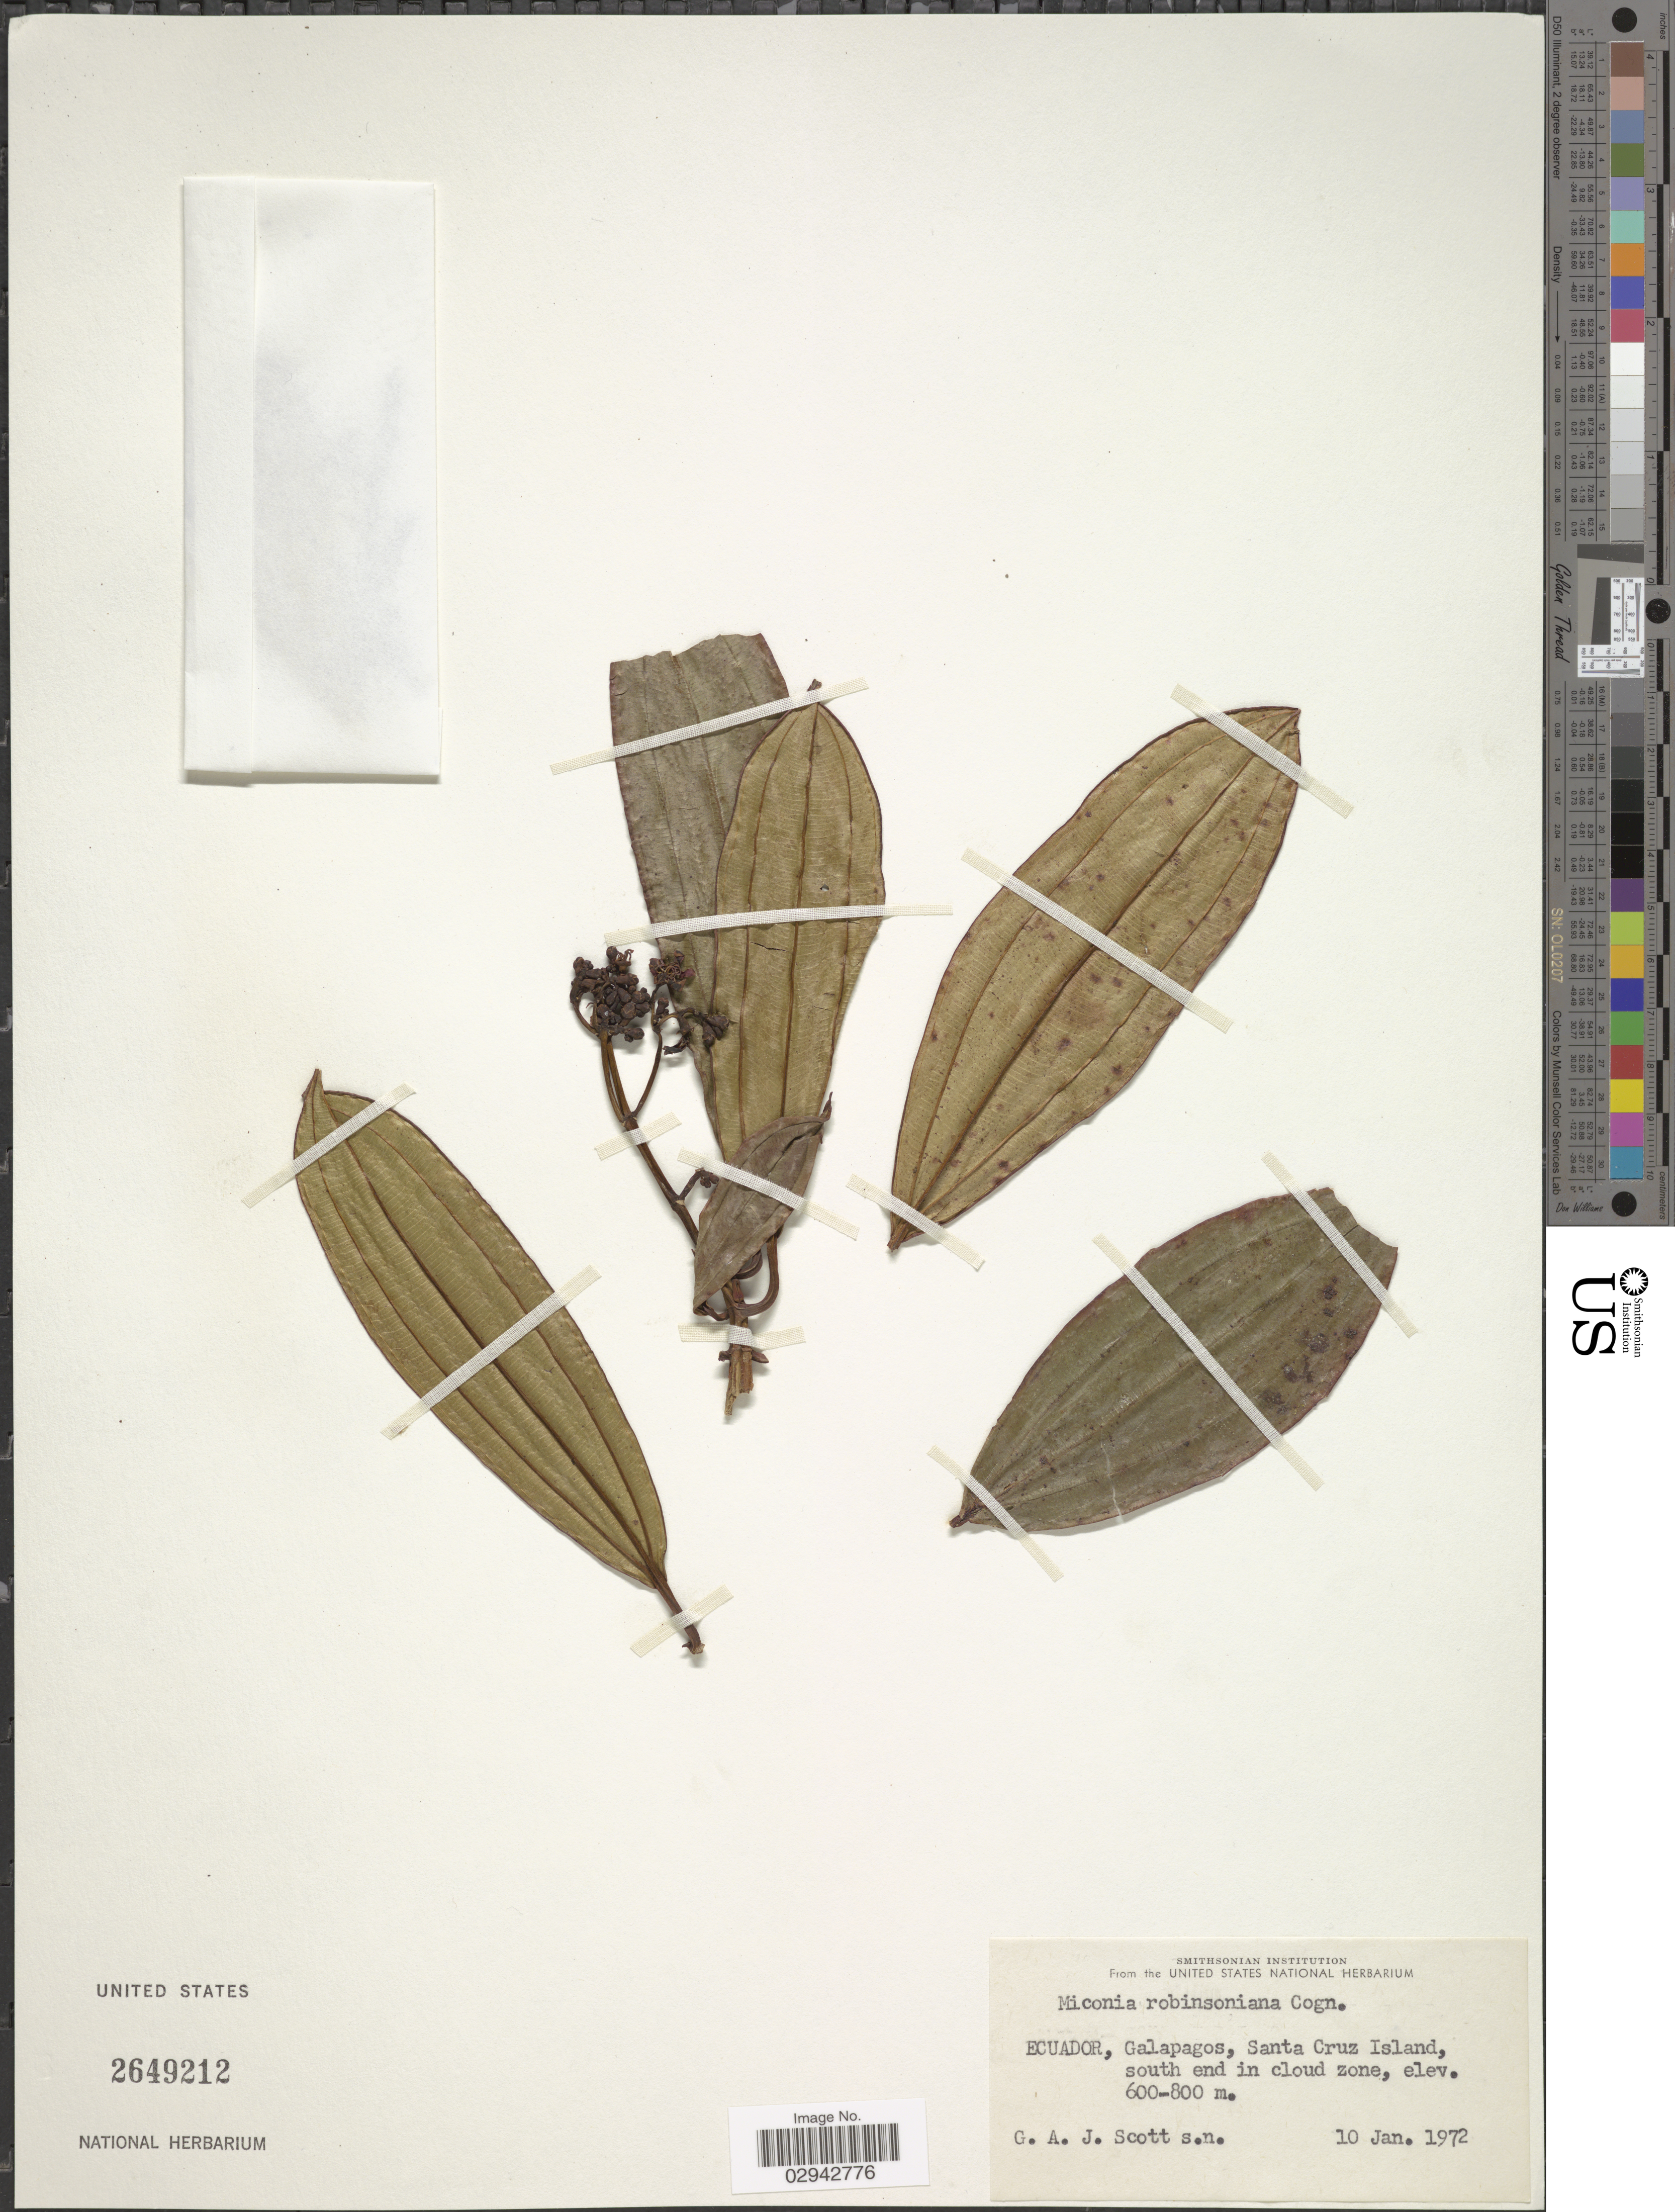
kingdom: Plantae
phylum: Tracheophyta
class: Magnoliopsida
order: Myrtales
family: Melastomataceae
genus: Miconia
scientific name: Miconia robinsoniana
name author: Cogn.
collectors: G. Scott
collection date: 1972-01-10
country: Ecuador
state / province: Colón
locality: Galapagos, Santa Cruz Island, south end in cloud zone.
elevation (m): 600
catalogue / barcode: US 2649212